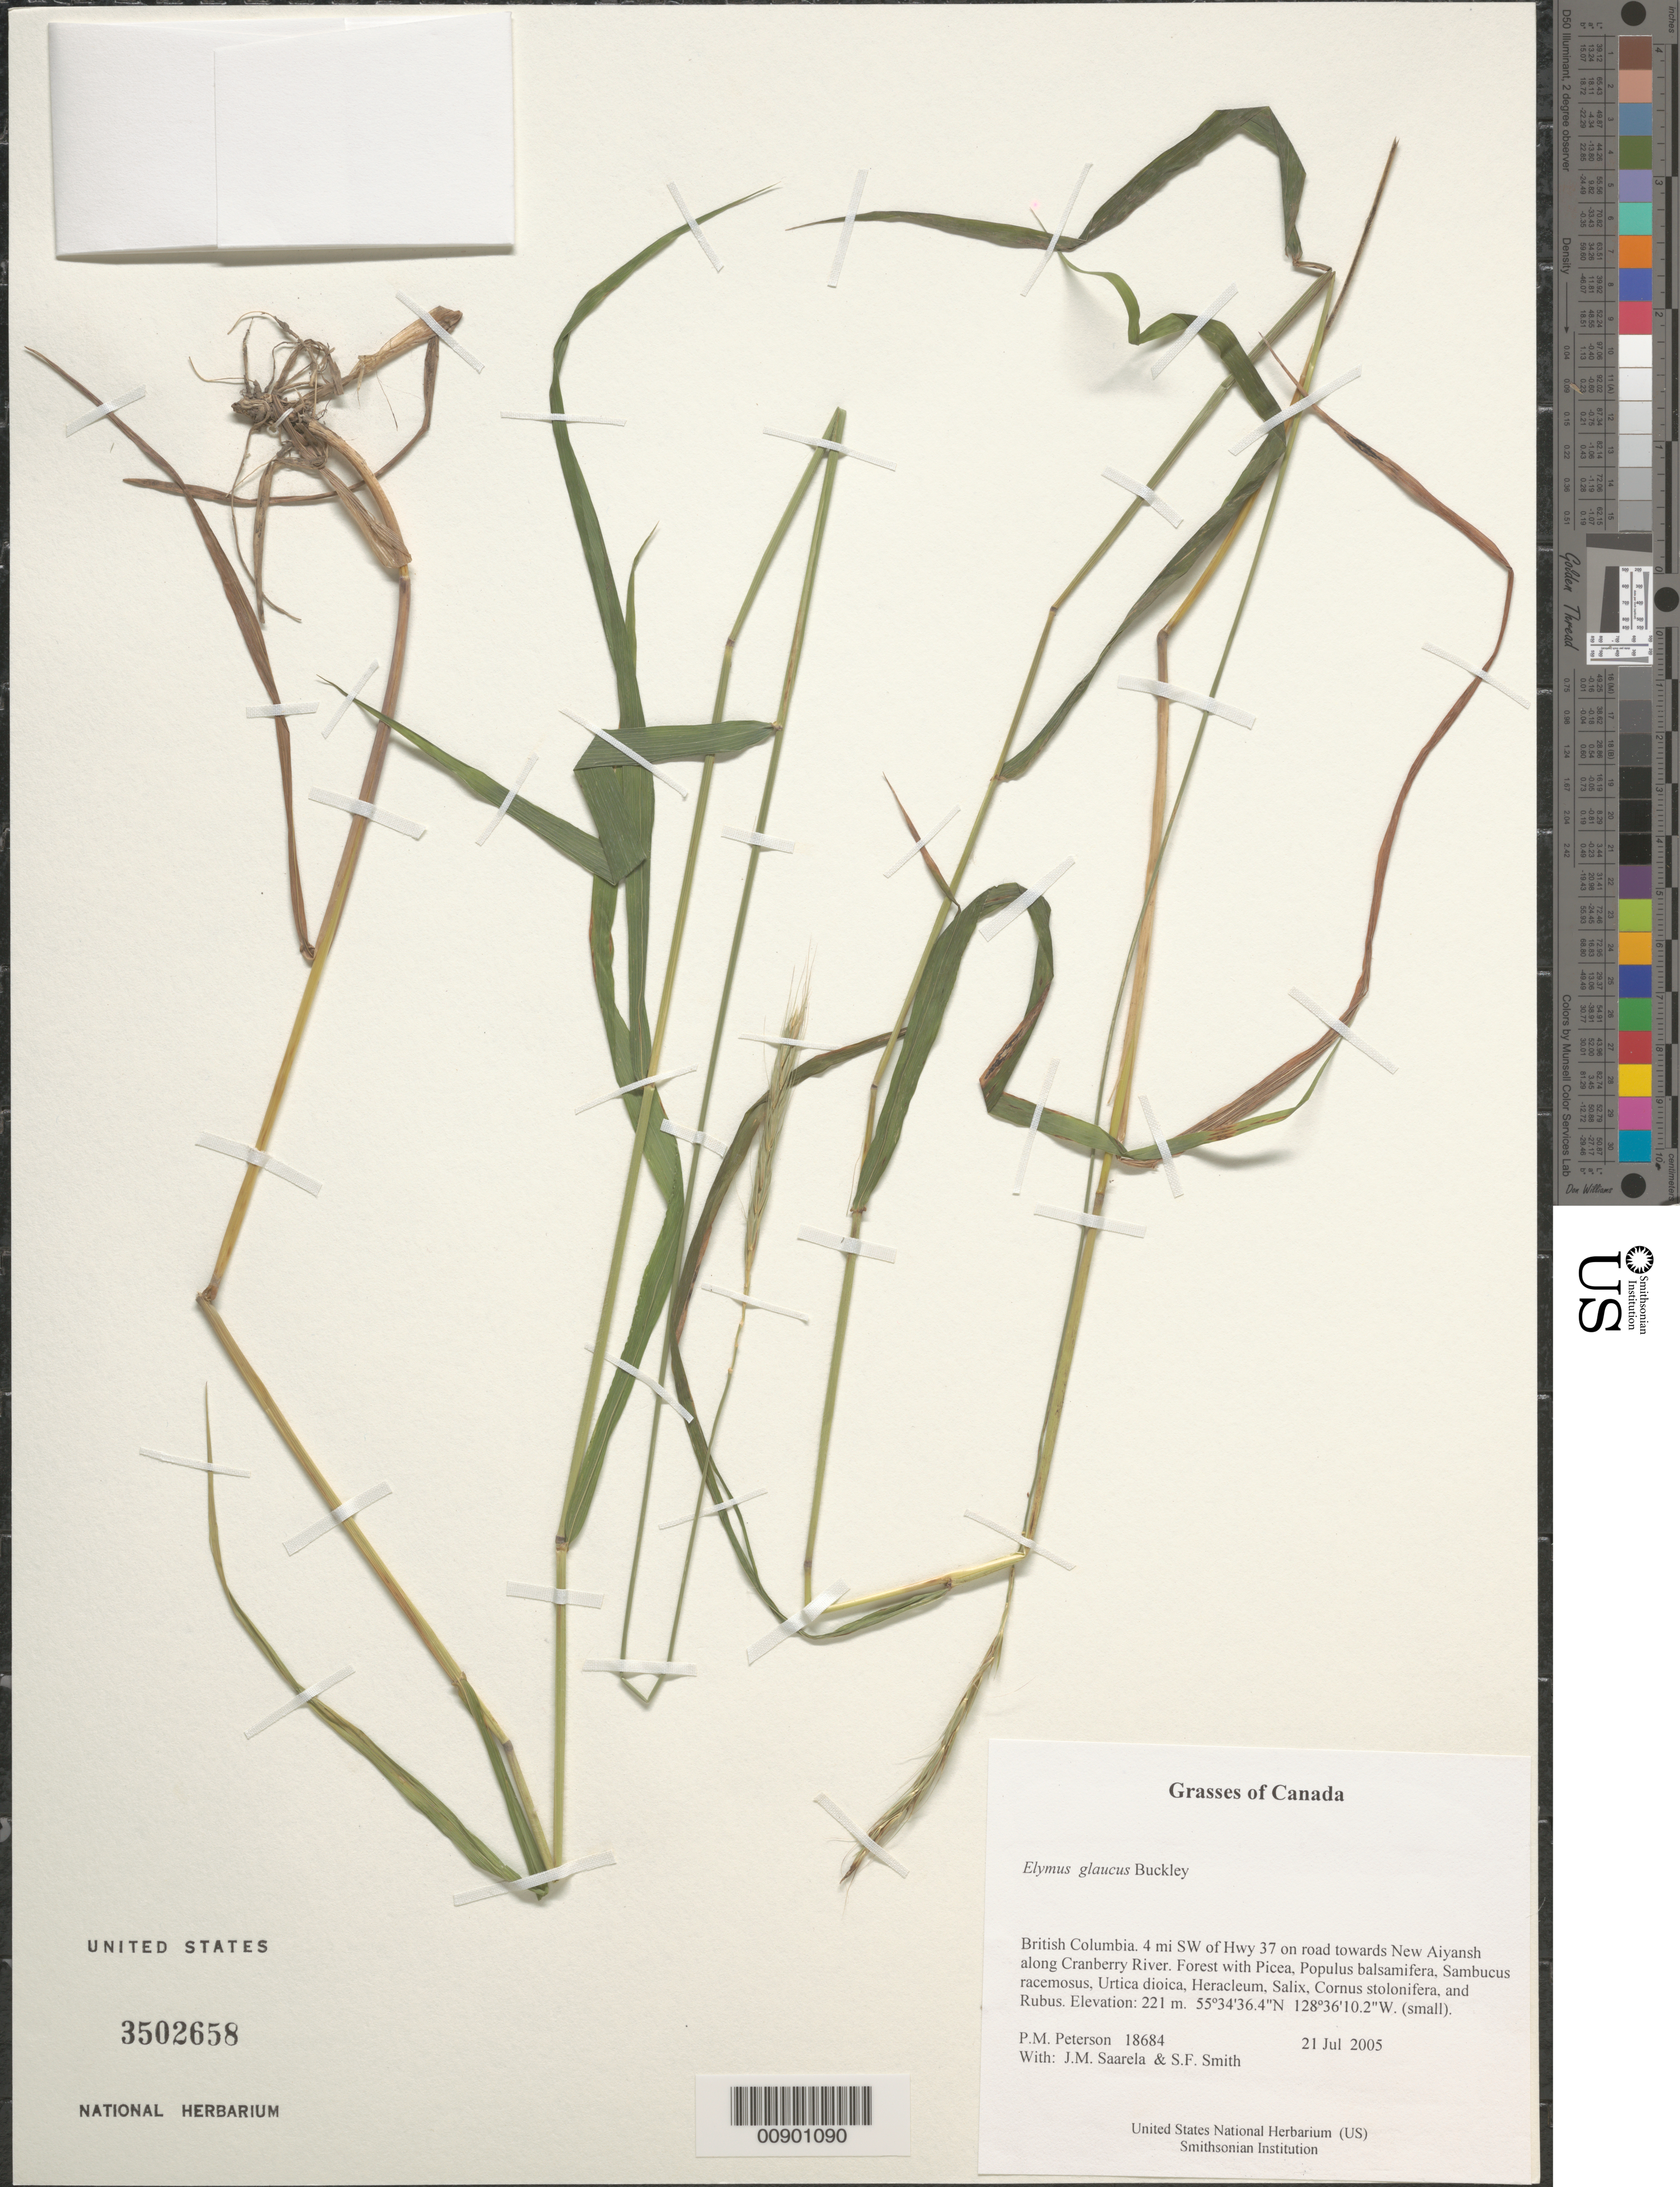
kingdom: Plantae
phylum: Tracheophyta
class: Liliopsida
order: Poales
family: Poaceae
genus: Elymus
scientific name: Elymus glaucus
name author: Buckley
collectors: P. M. Peterson, J. Saarela & S.F. Smith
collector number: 18684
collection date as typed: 21 Jul 2004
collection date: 2004-07-21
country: Canada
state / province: British Columbia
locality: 4 mi SW of Hwy 37 on road towards New Aiyansh along Cranberry River. Forest with Picea, Populus balsamifera, Sambucus racemosus, Urtica dioica, Heracleum, Salix, Cornus stolonifera, and Rubus.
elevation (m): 221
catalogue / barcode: US 3502658